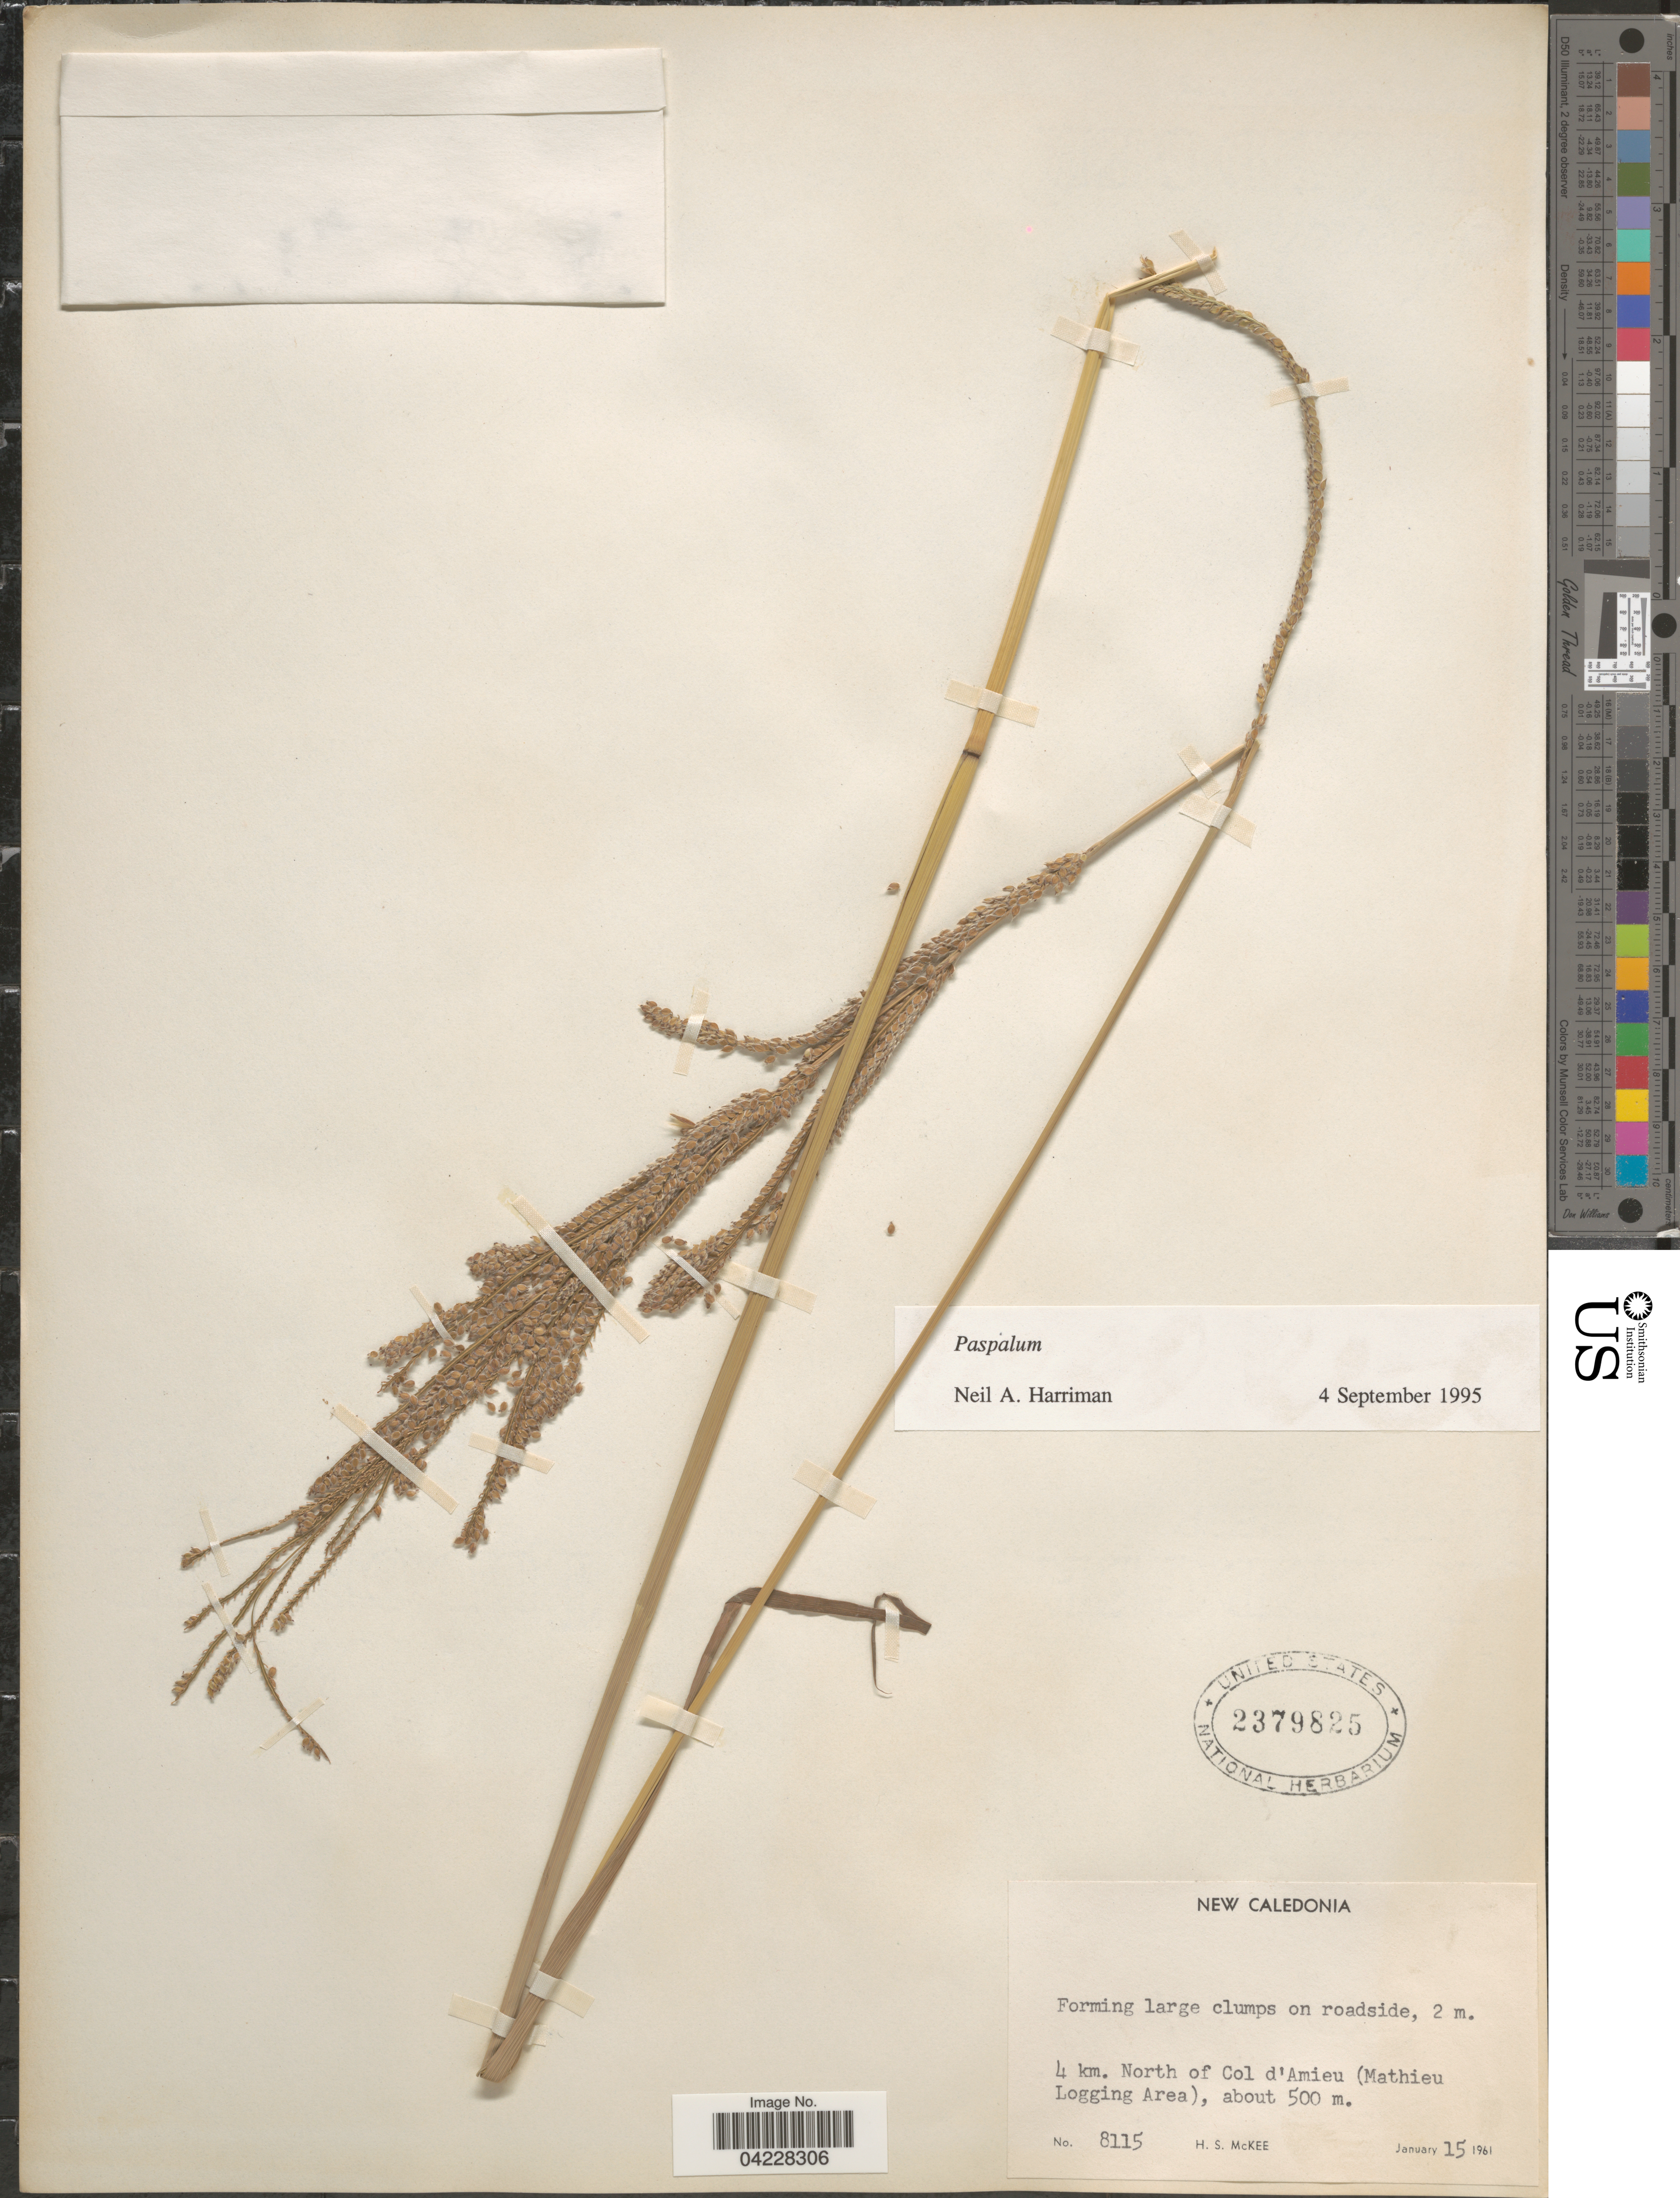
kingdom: Plantae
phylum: Tracheophyta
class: Liliopsida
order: Poales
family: Poaceae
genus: Paspalum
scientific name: Paspalum sp.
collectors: H. S. McKee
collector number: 8115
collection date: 1961-01-15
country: New Caledonia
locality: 4 km. North of Col d'Amieu (Mathieu Logging Area).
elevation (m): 500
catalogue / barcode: US 2379825